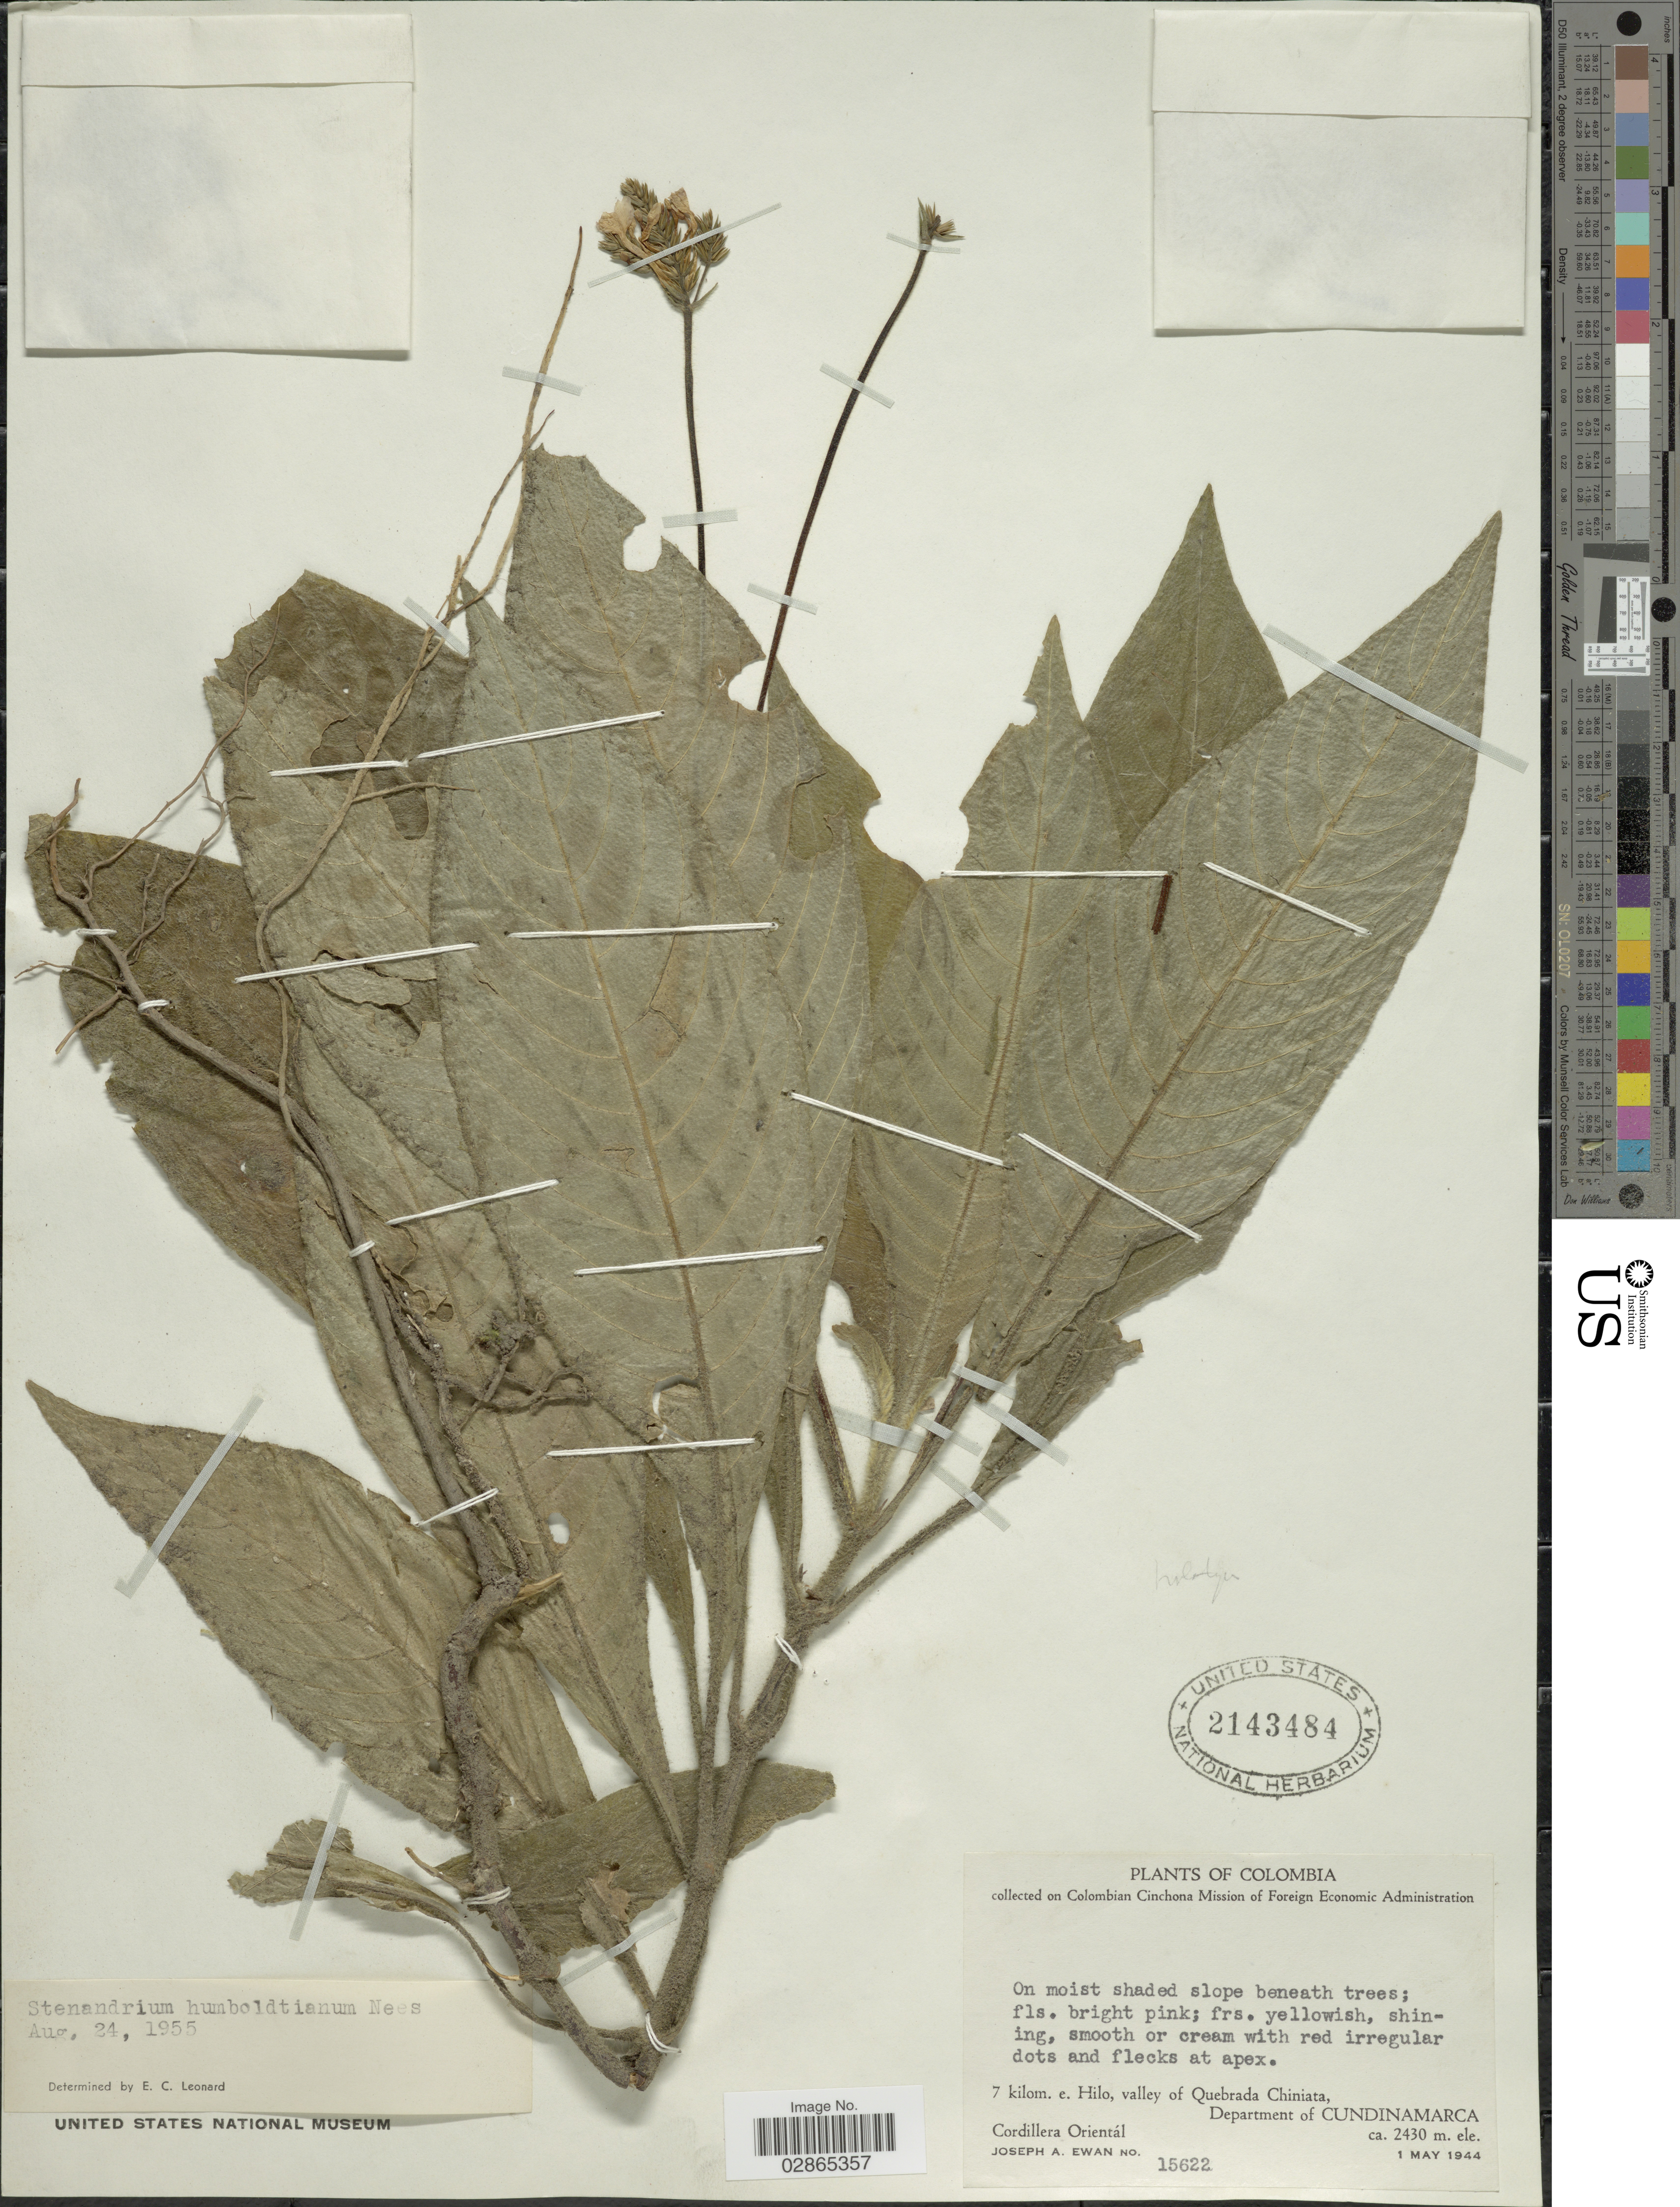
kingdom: Plantae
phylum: Tracheophyta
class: Magnoliopsida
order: Lamiales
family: Acanthaceae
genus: Stenandrium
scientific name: Stenandrium humboldtianum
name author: Nees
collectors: J. A. Ewan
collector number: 15622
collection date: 1944-05-01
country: Colombia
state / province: Cundinamarca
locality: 7 kilom. e. Hilo, valley of Quebrada Chiniata, Department of Cundinamarca. Cordillera Orientál.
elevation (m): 2430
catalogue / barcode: US 2143484